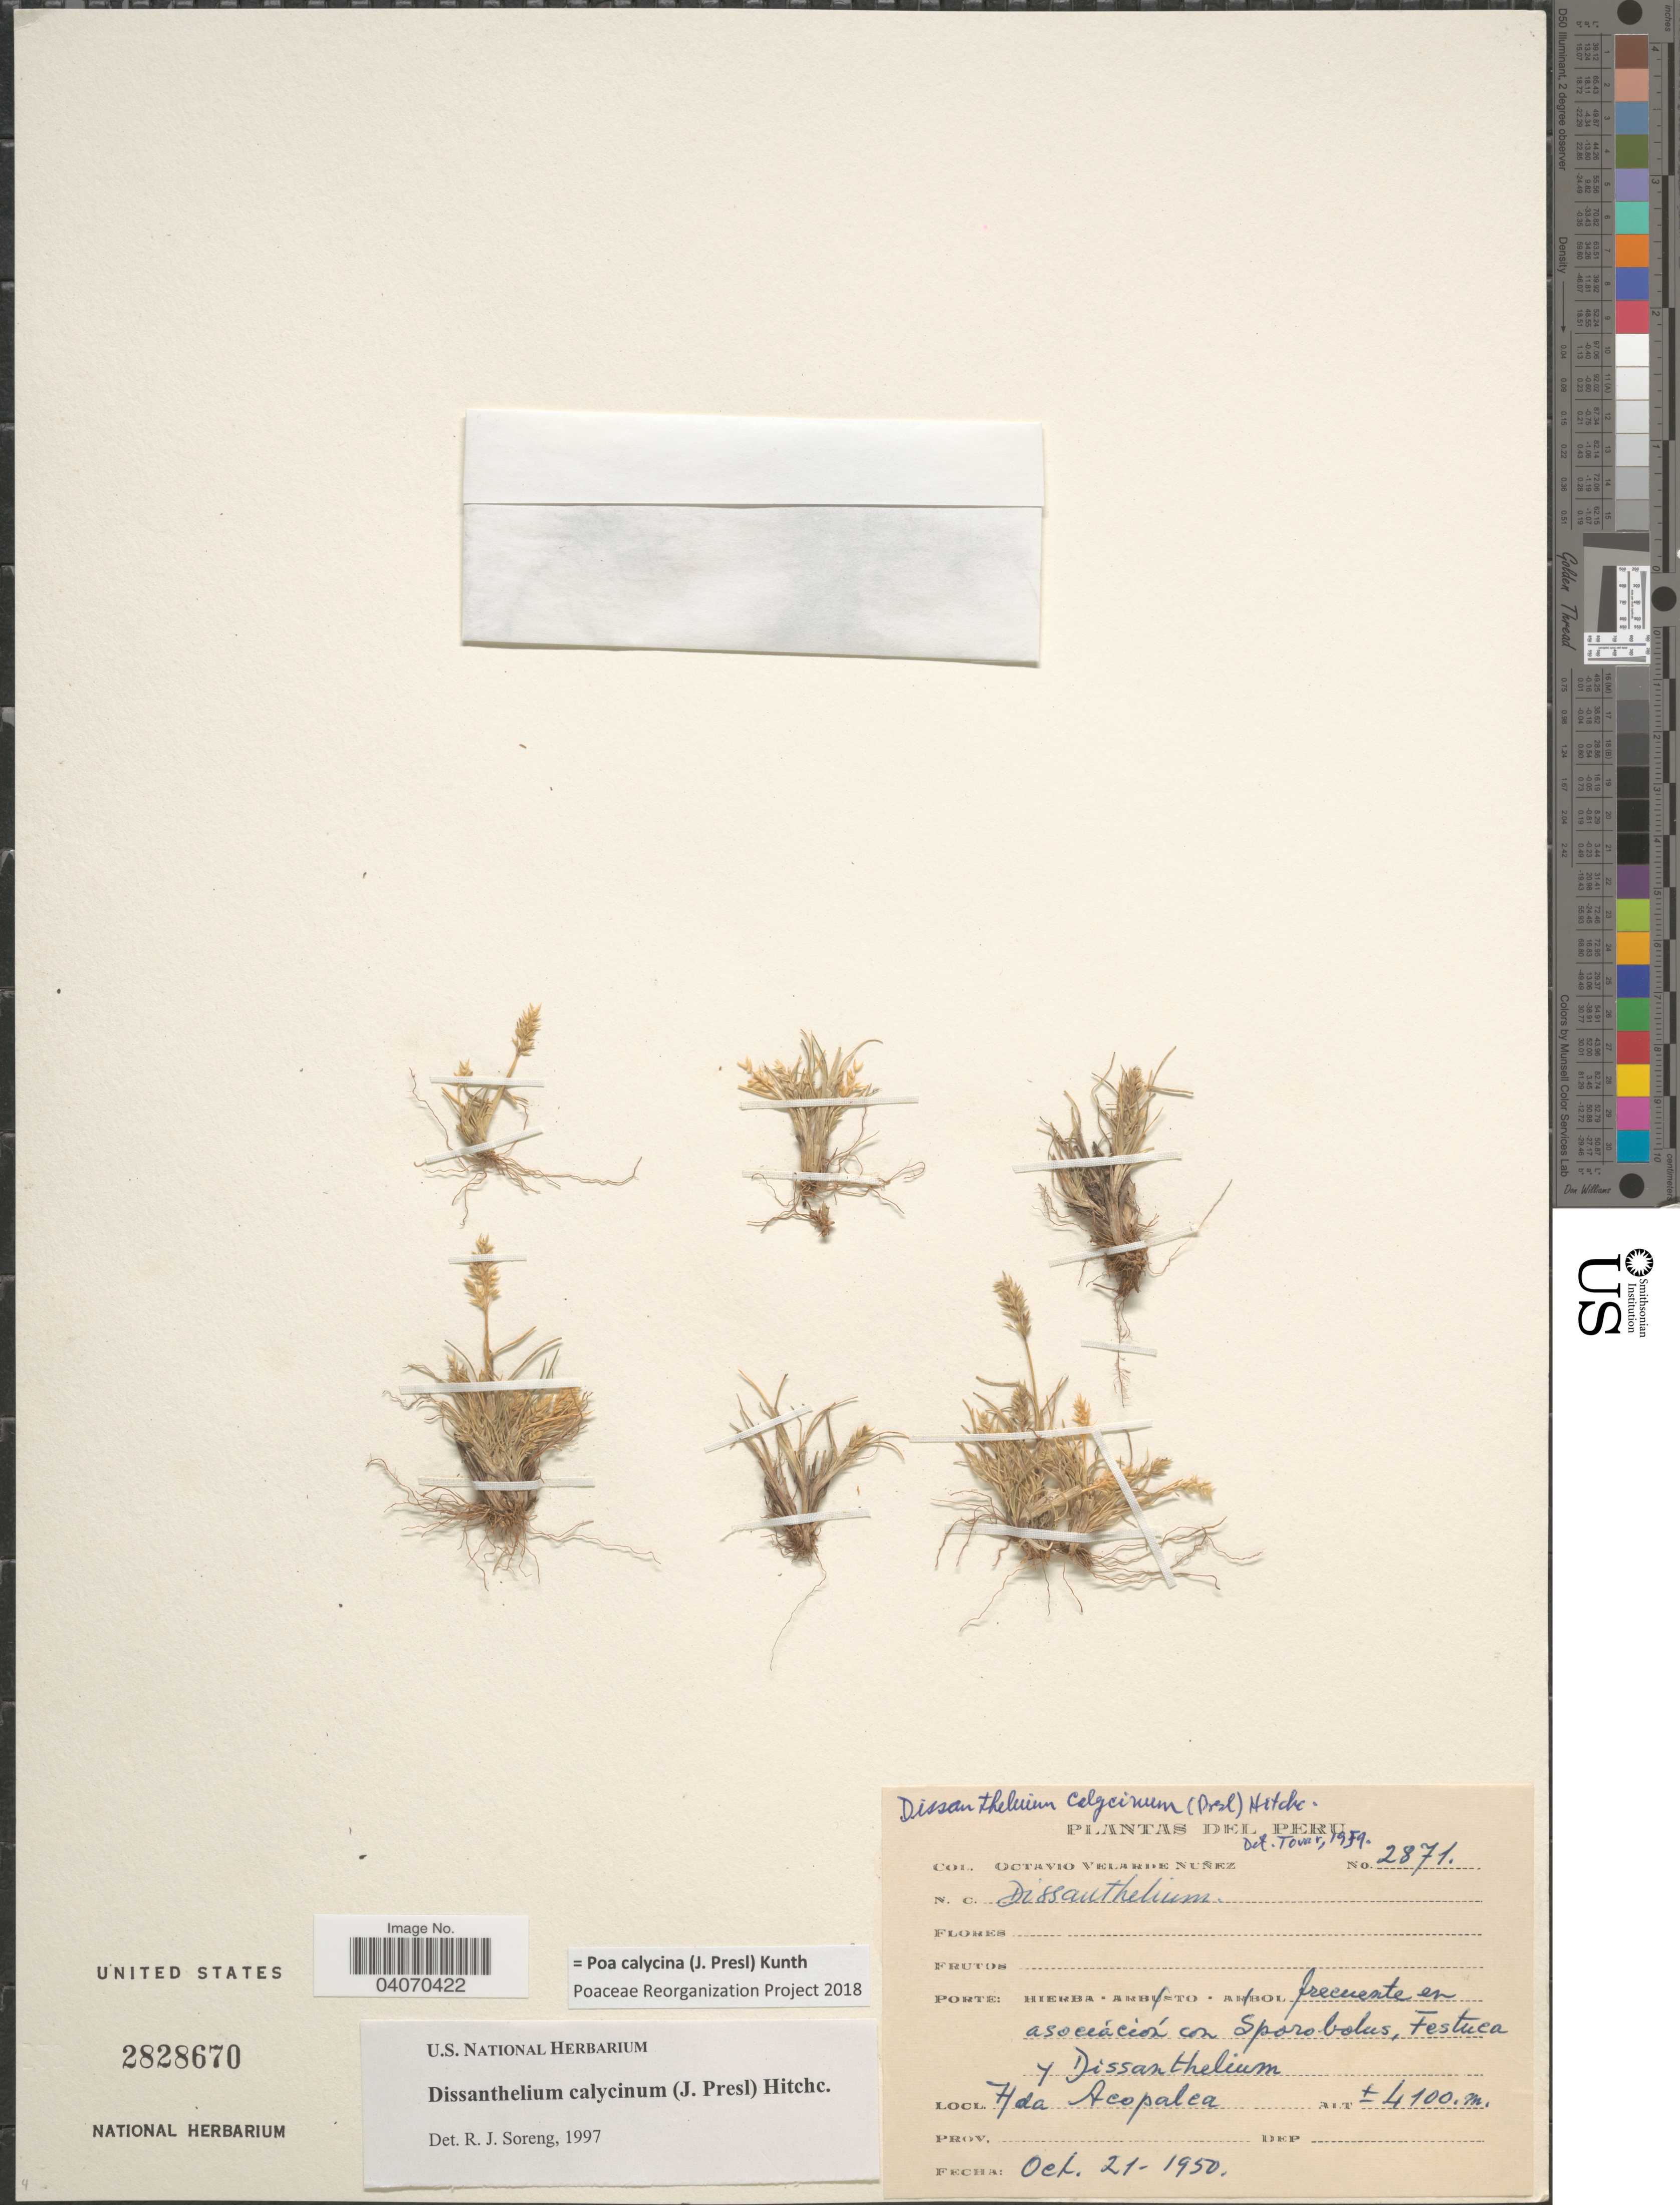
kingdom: Plantae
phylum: Tracheophyta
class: Liliopsida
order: Poales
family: Poaceae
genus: Poa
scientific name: Poa calycina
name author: (J. Presl) Kunth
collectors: O. Velarde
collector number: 2871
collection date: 1950-10-21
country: Peru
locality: Hda Acopalca.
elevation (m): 4100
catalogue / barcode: US 2828670